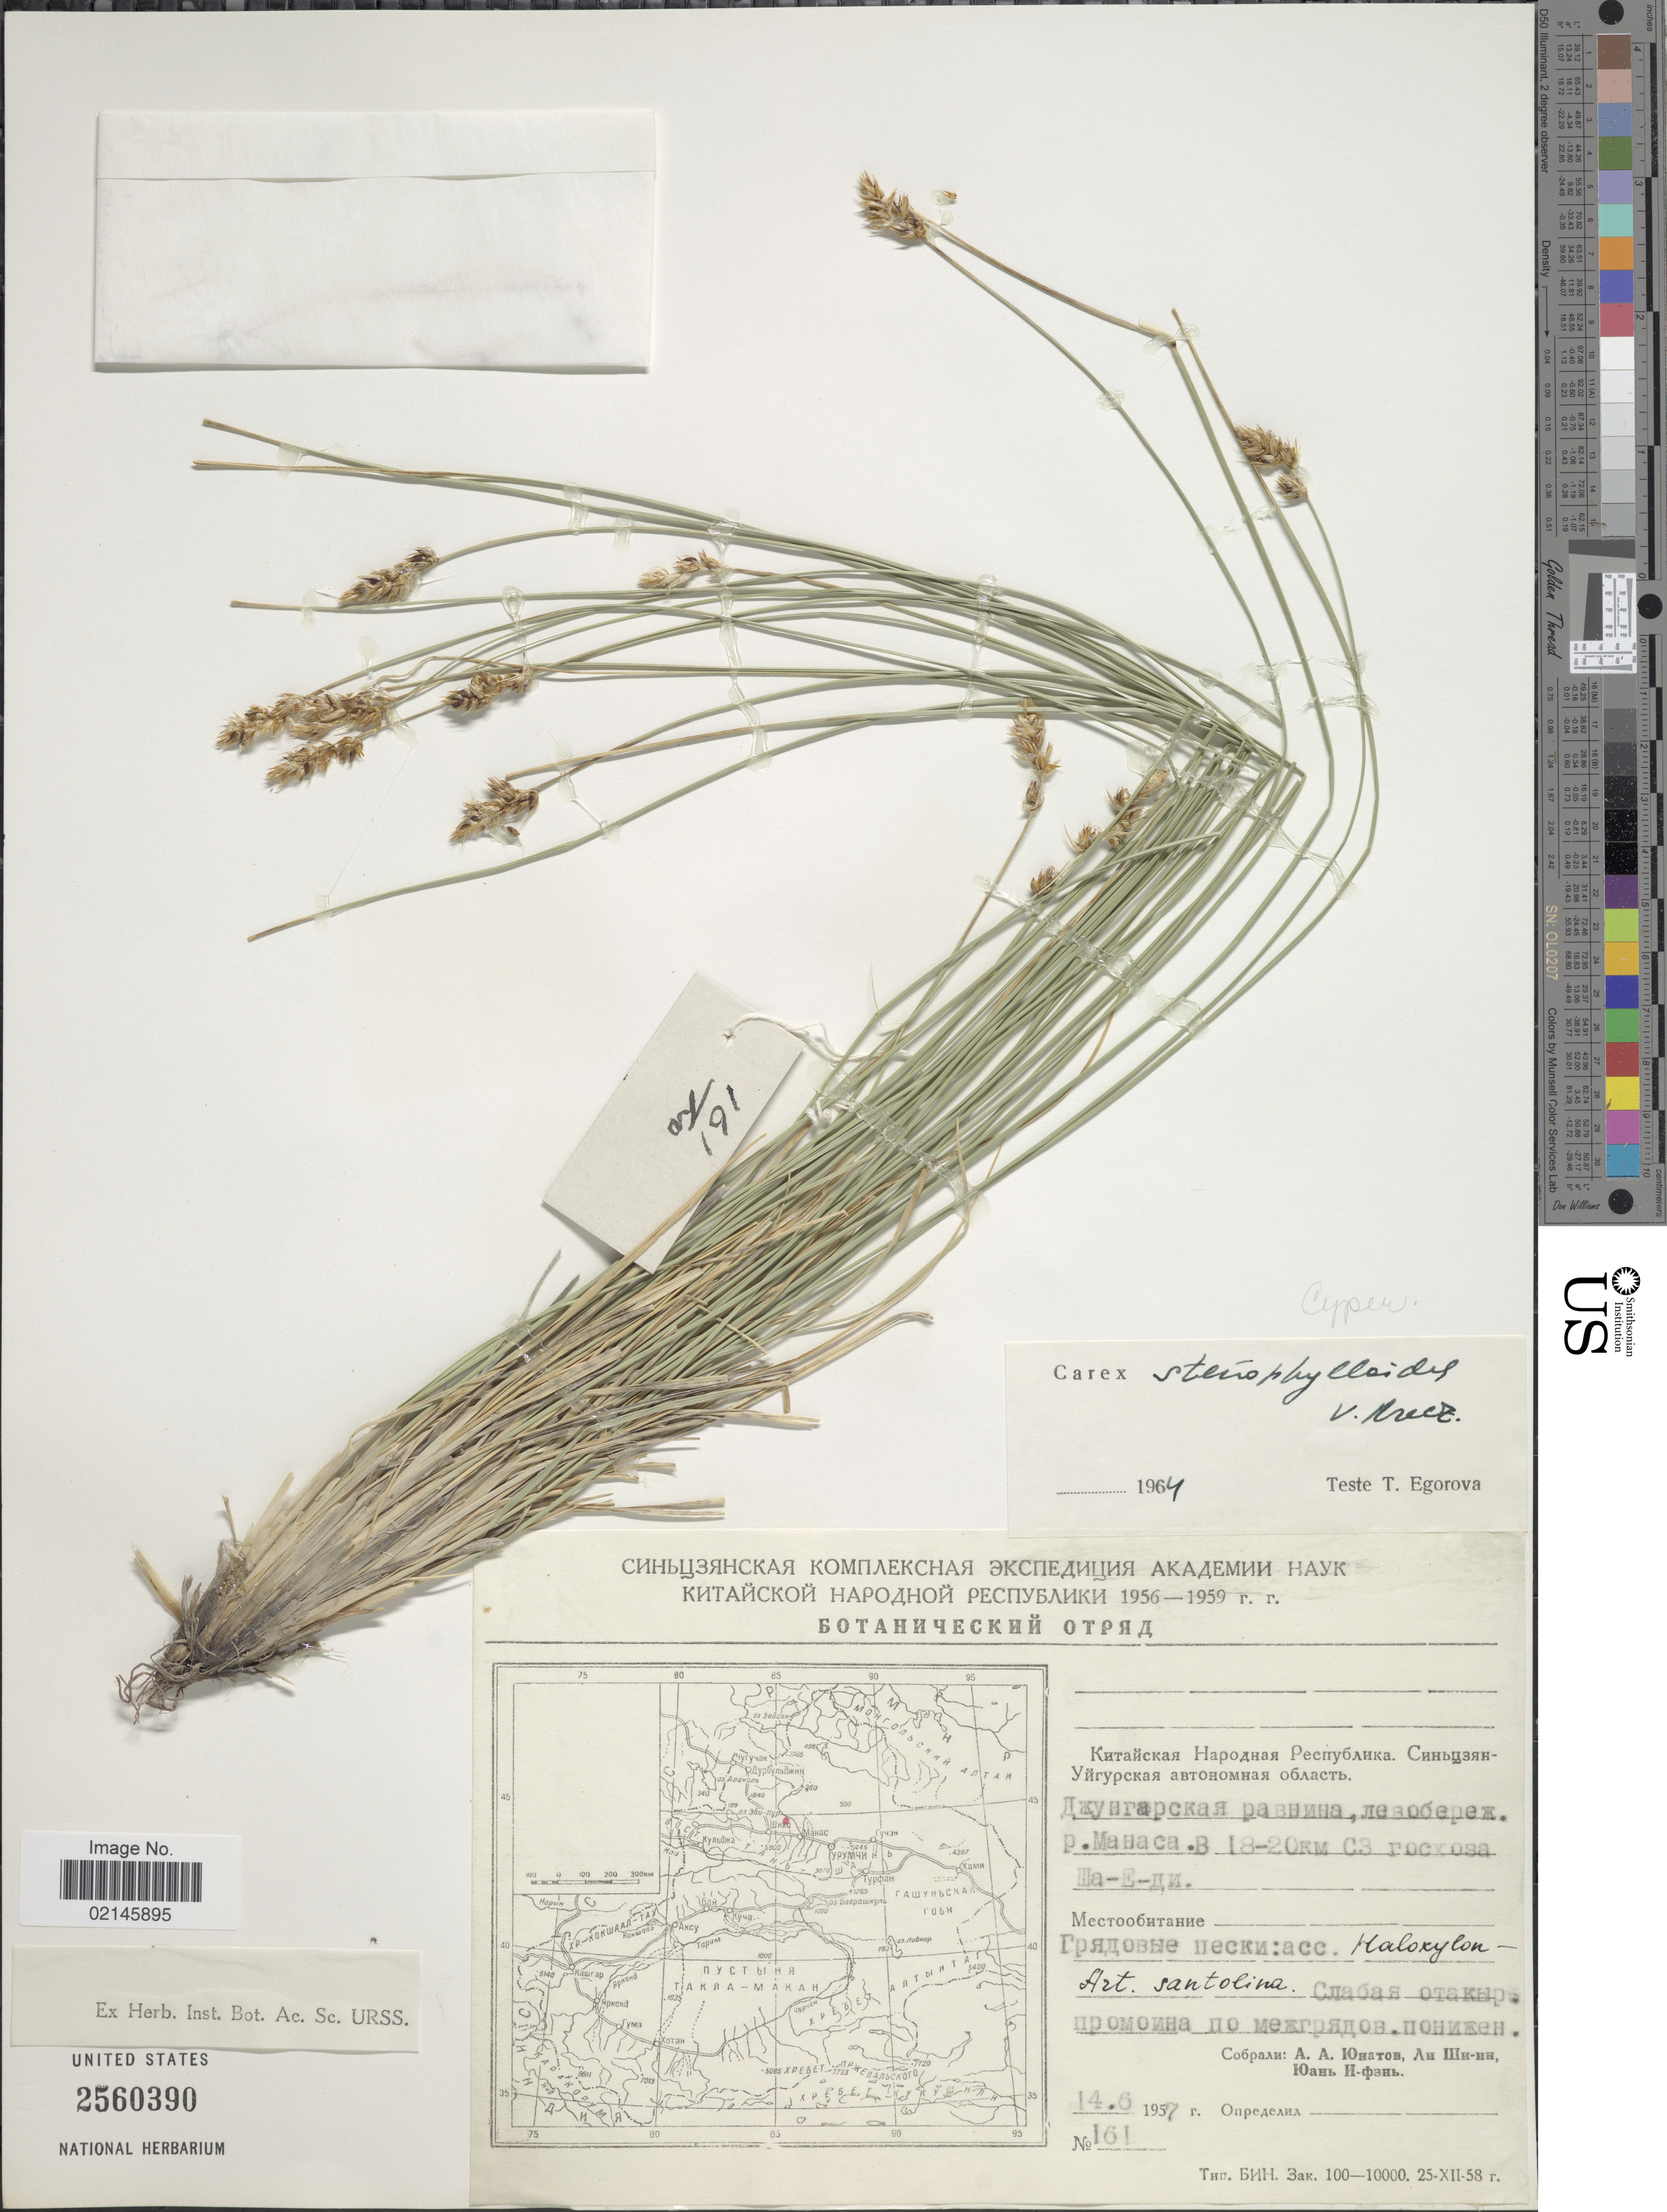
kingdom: Plantae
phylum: Tracheophyta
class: Liliopsida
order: Poales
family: Cyperaceae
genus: Carex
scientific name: Carex stenophylla subsp. stenophylloides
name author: (V.I. Krecz.) T.V. Egorova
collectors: Collector illegible, Collector illegible & Collector illegible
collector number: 161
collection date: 1957-06-14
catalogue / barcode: US 2560390